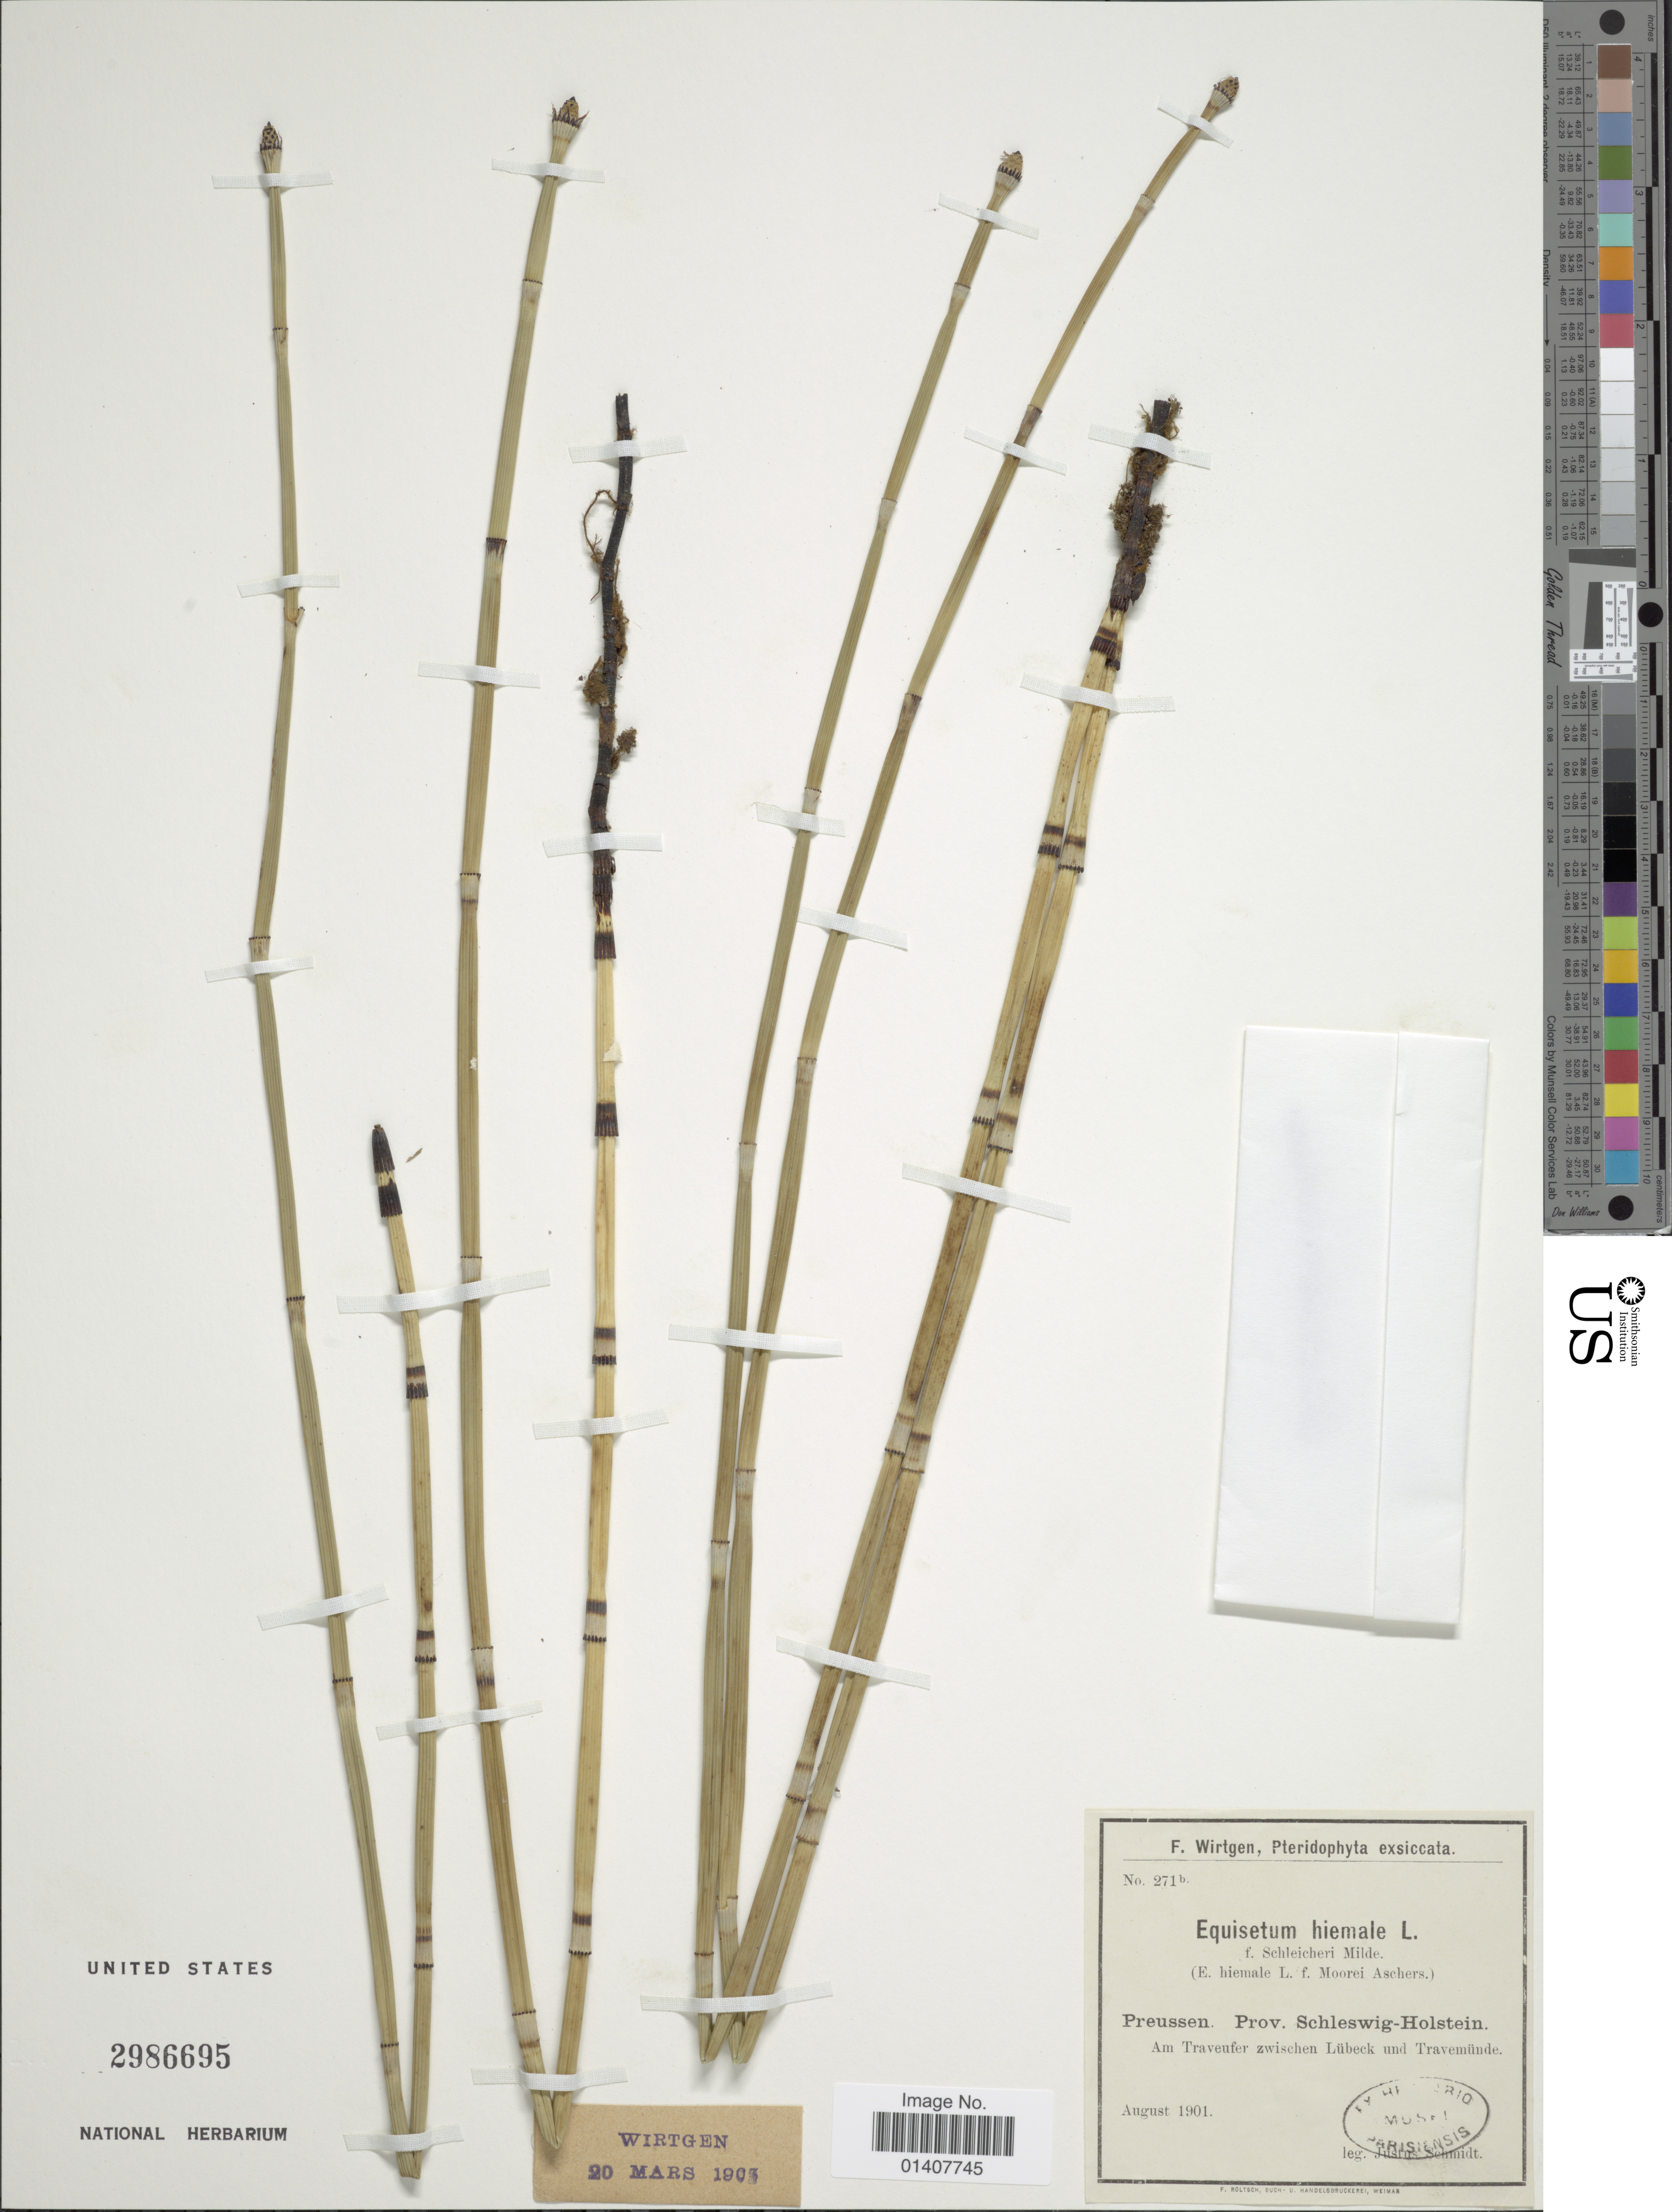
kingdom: Plantae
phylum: Tracheophyta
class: Polypodiopsida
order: Equisetales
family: Equisetaceae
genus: Equisetum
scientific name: Equisetum hyemale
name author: L.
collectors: J. Schmidt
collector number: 271b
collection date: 1901-08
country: Germany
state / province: Schleswig-Holstein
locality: Preussen, Prov. Schleswig-Holstein, am Traveufer zwischen Lübeck und Travemunde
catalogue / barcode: US 2986695